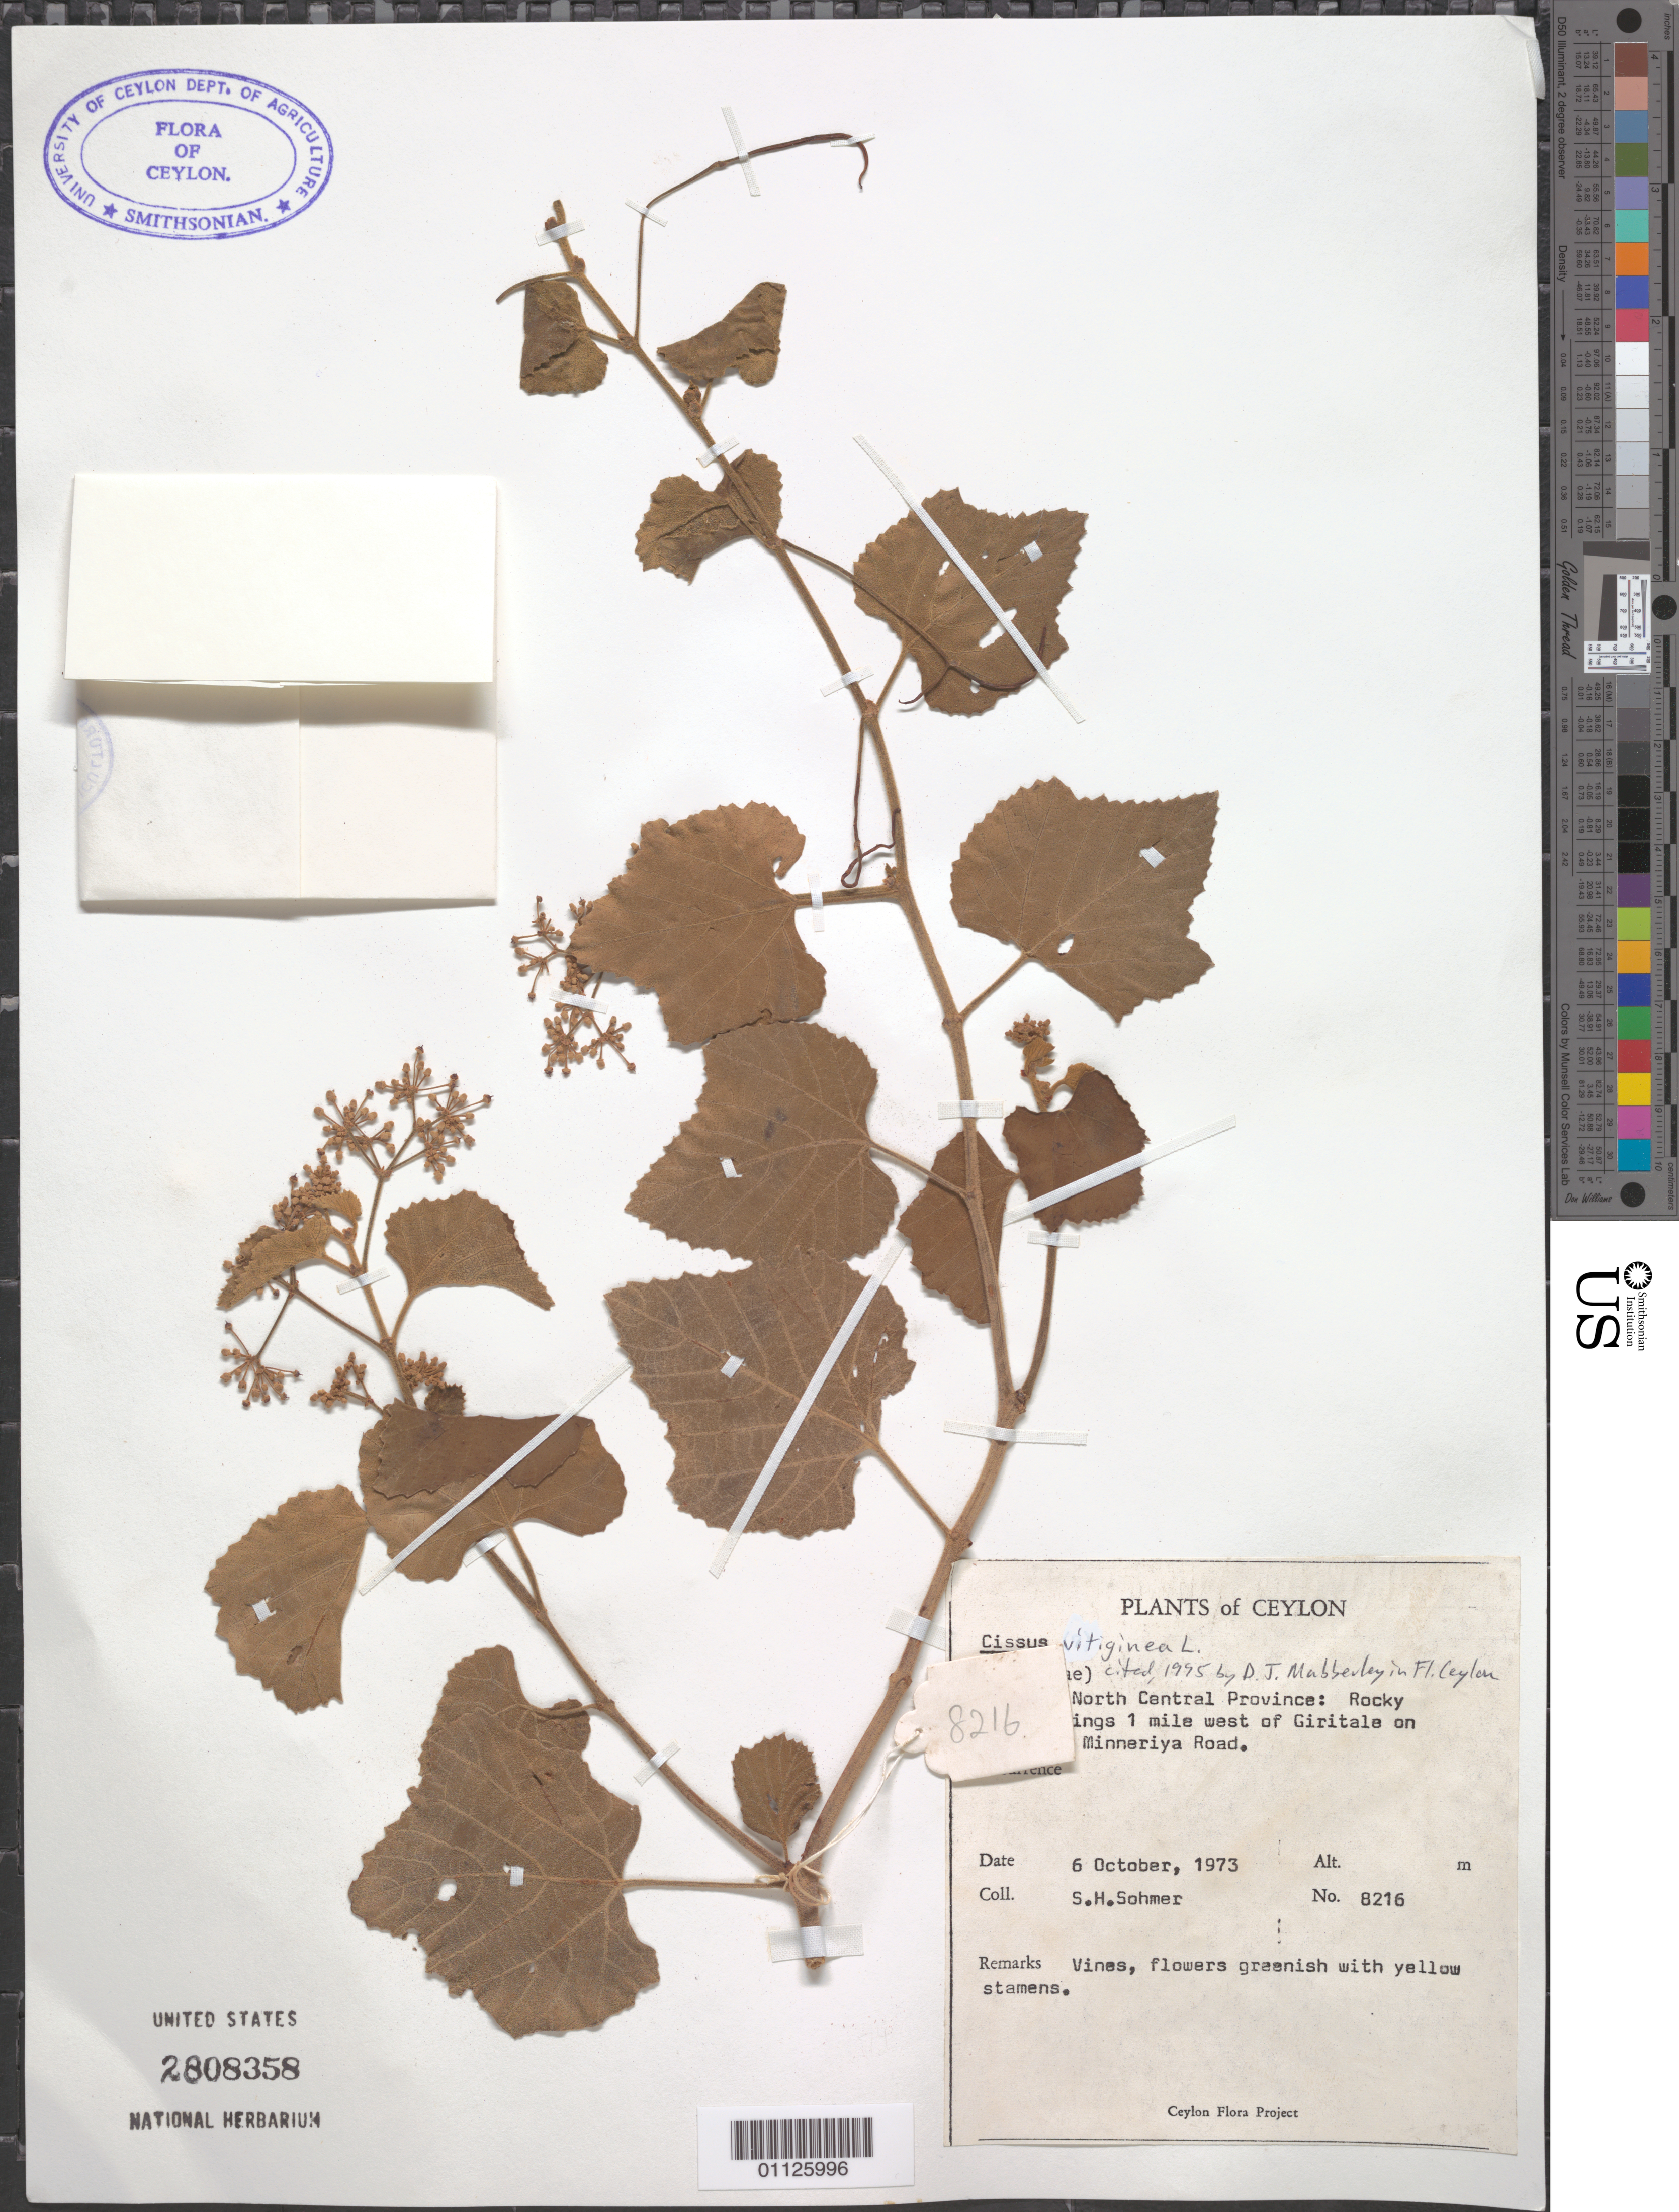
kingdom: Plantae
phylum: Tracheophyta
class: Magnoliopsida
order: Vitales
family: Vitaceae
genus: Cissus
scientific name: Cissus vitiginea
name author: L.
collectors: S. H. Sohmer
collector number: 8216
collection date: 1973-10-06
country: Sri Lanka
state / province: North Central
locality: Rocky outcroppings 1 mi W of Giritale on Giritale Minneriya Road.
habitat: Vine.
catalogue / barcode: US 2808358